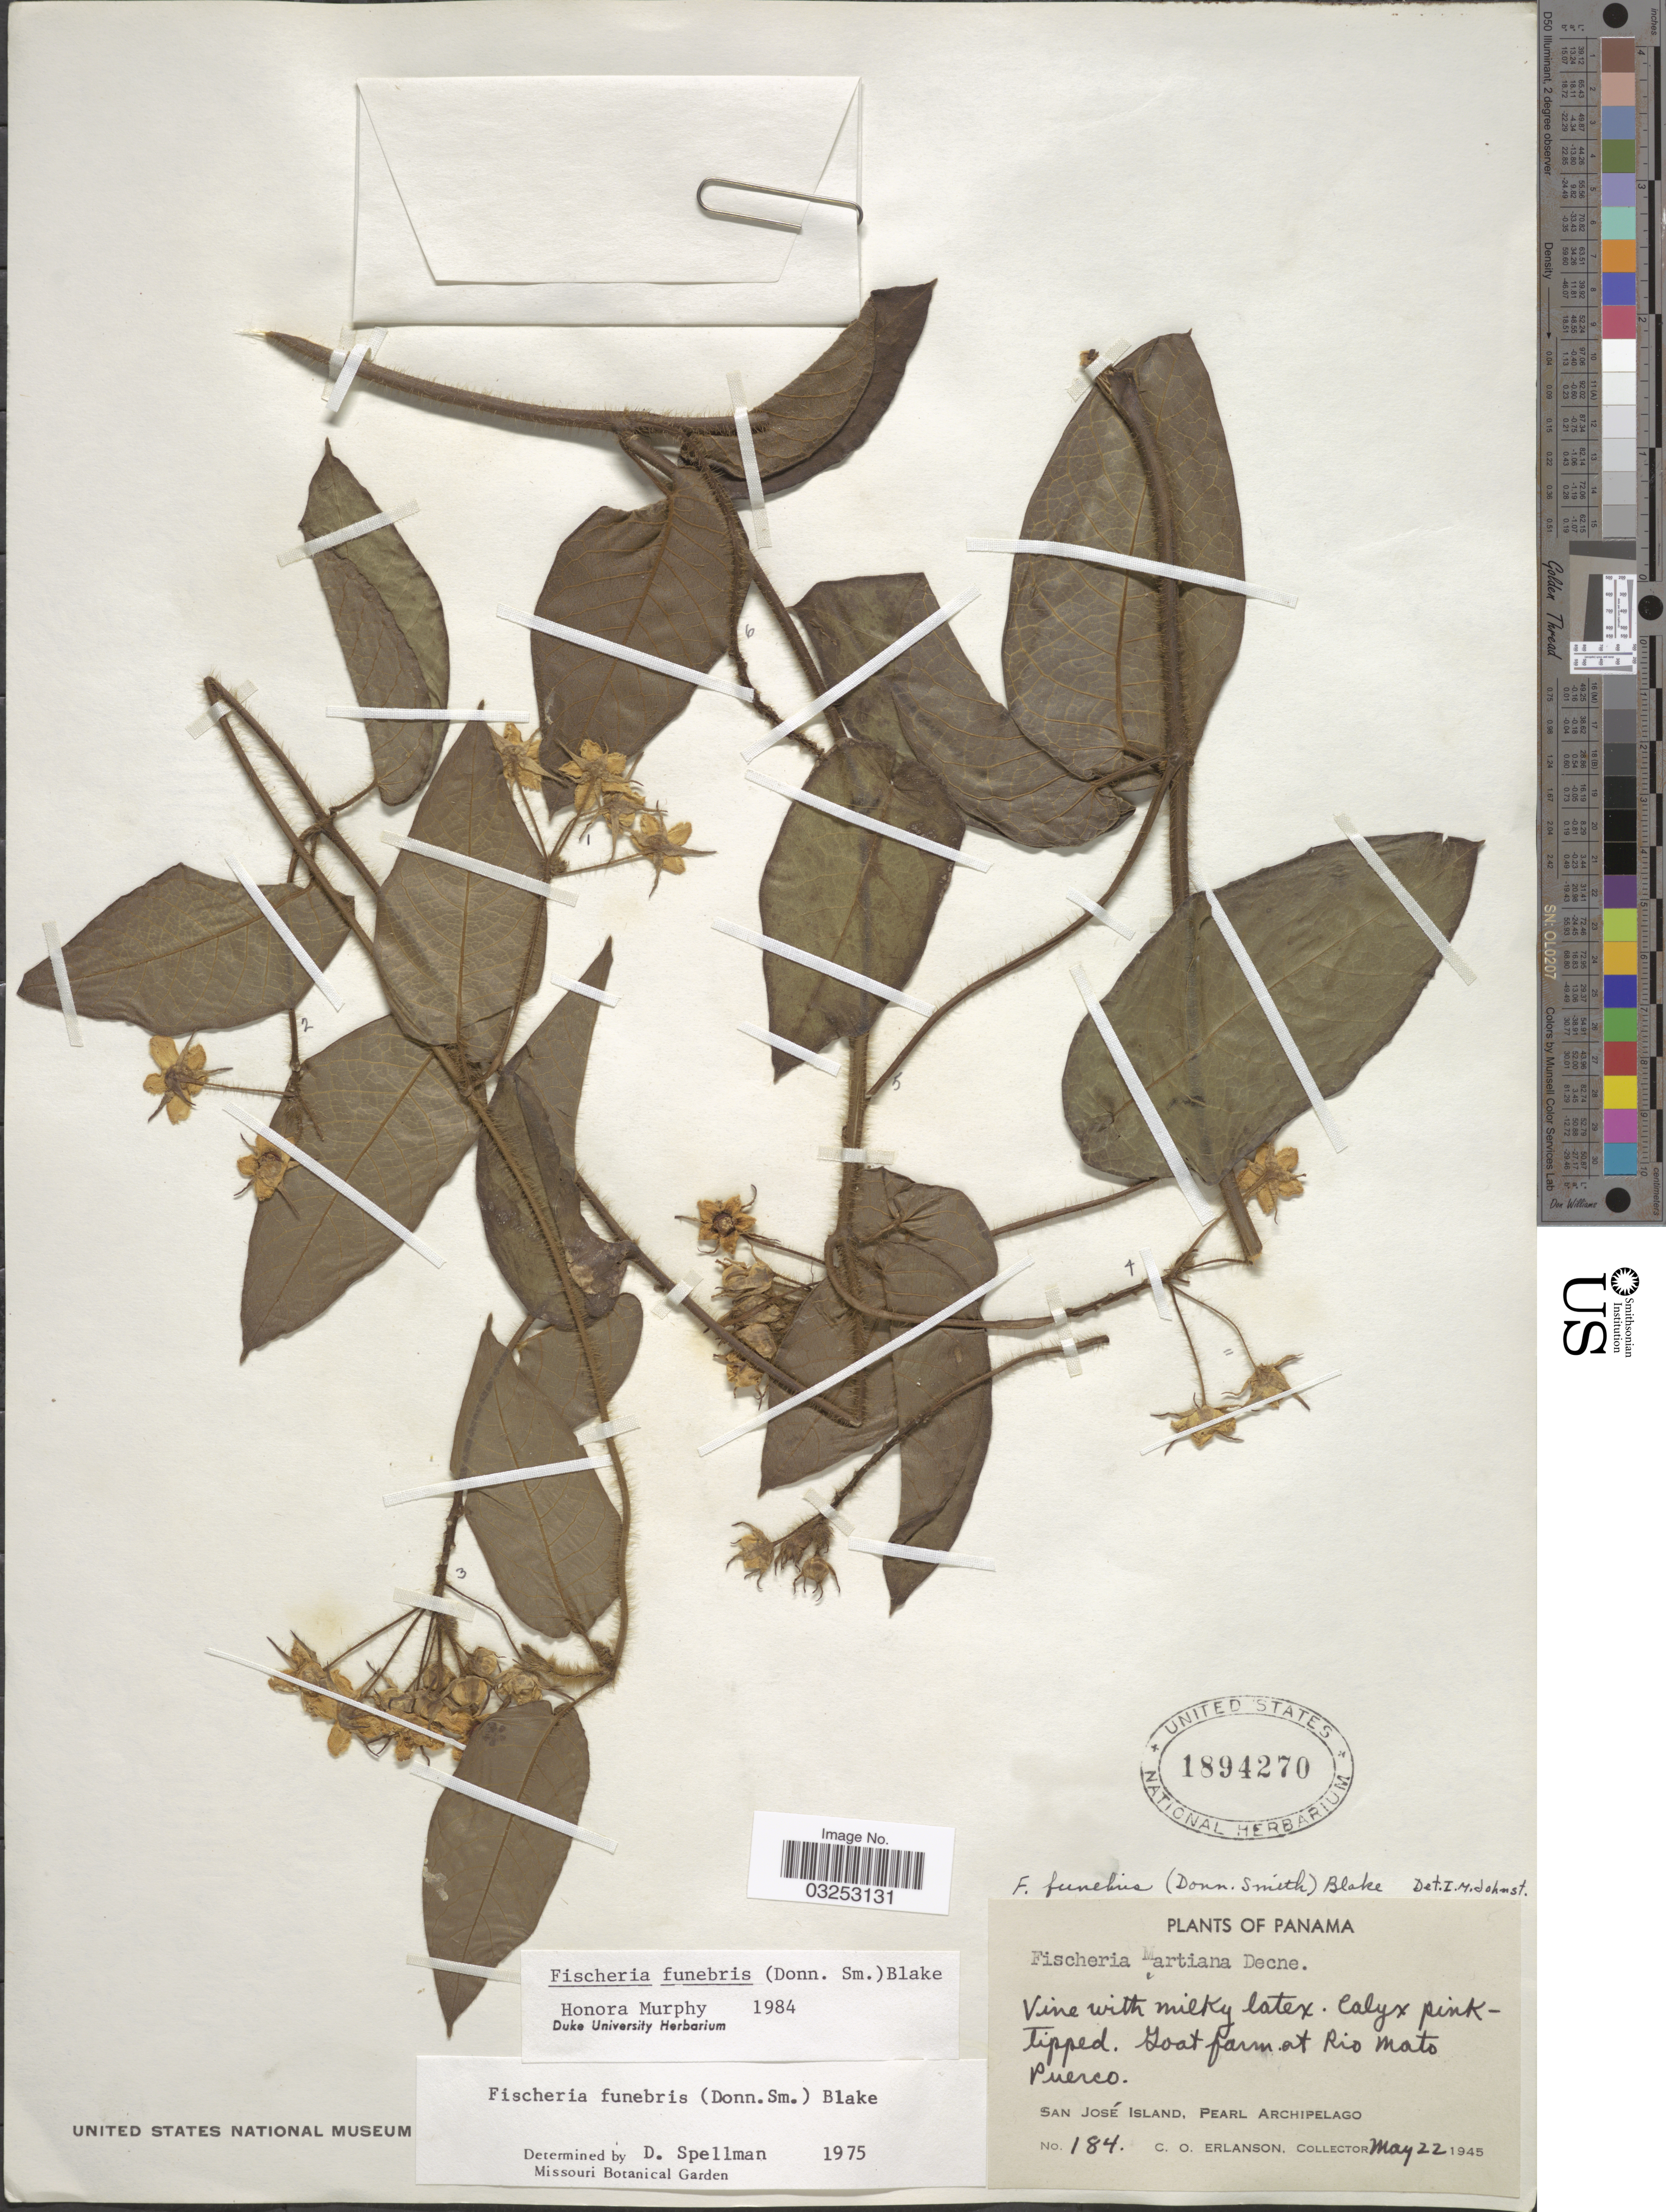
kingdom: Plantae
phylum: Tracheophyta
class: Magnoliopsida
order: Gentianales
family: Apocynaceae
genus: Fischeria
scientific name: Fischeria funebris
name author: (Donn. Sm.) S.F. Blake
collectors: C. O. Erlanson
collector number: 184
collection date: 1945-05-22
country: Panama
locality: Goat farm at Rio Mato Puerco. San José Island, Pearl Archipelago.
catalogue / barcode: US 1894270